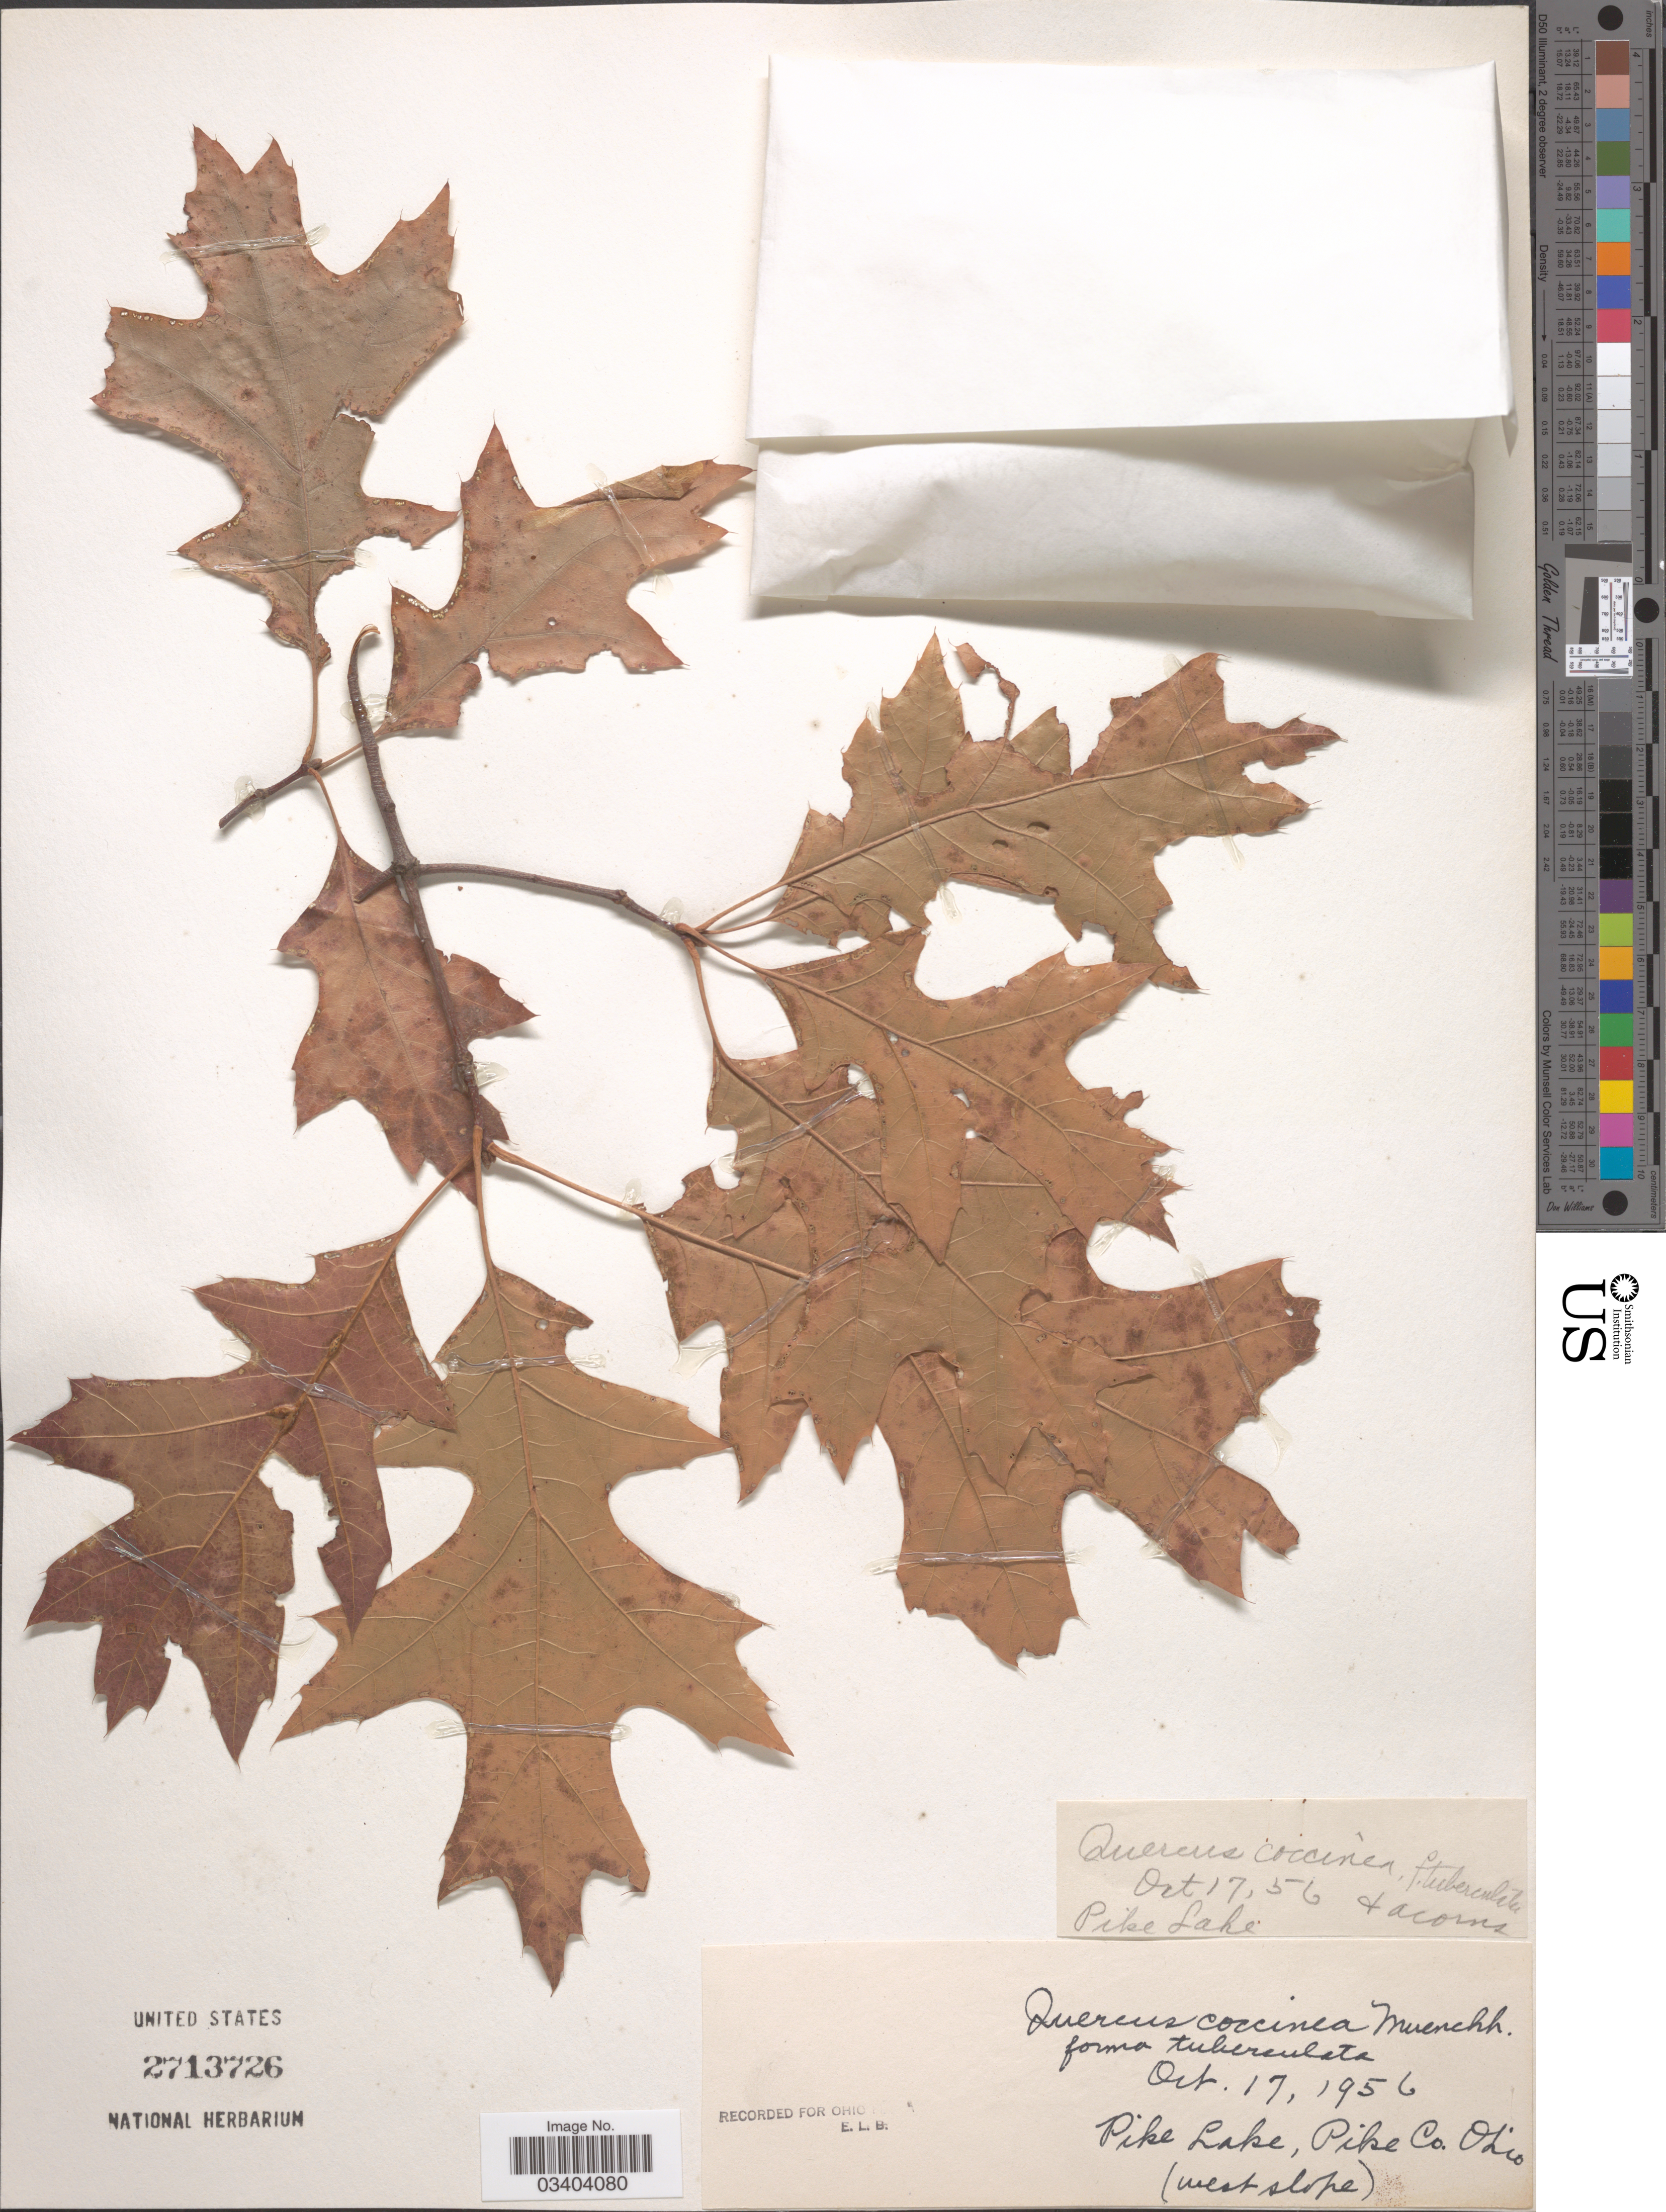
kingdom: Plantae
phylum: Tracheophyta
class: Magnoliopsida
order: Fagales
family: Fagaceae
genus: Quercus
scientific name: Quercus coccinea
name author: Münchh.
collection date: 1956-10-17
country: United States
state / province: Ohio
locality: Pike Lake, Pike Co. (West slope).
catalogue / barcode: US 2713726